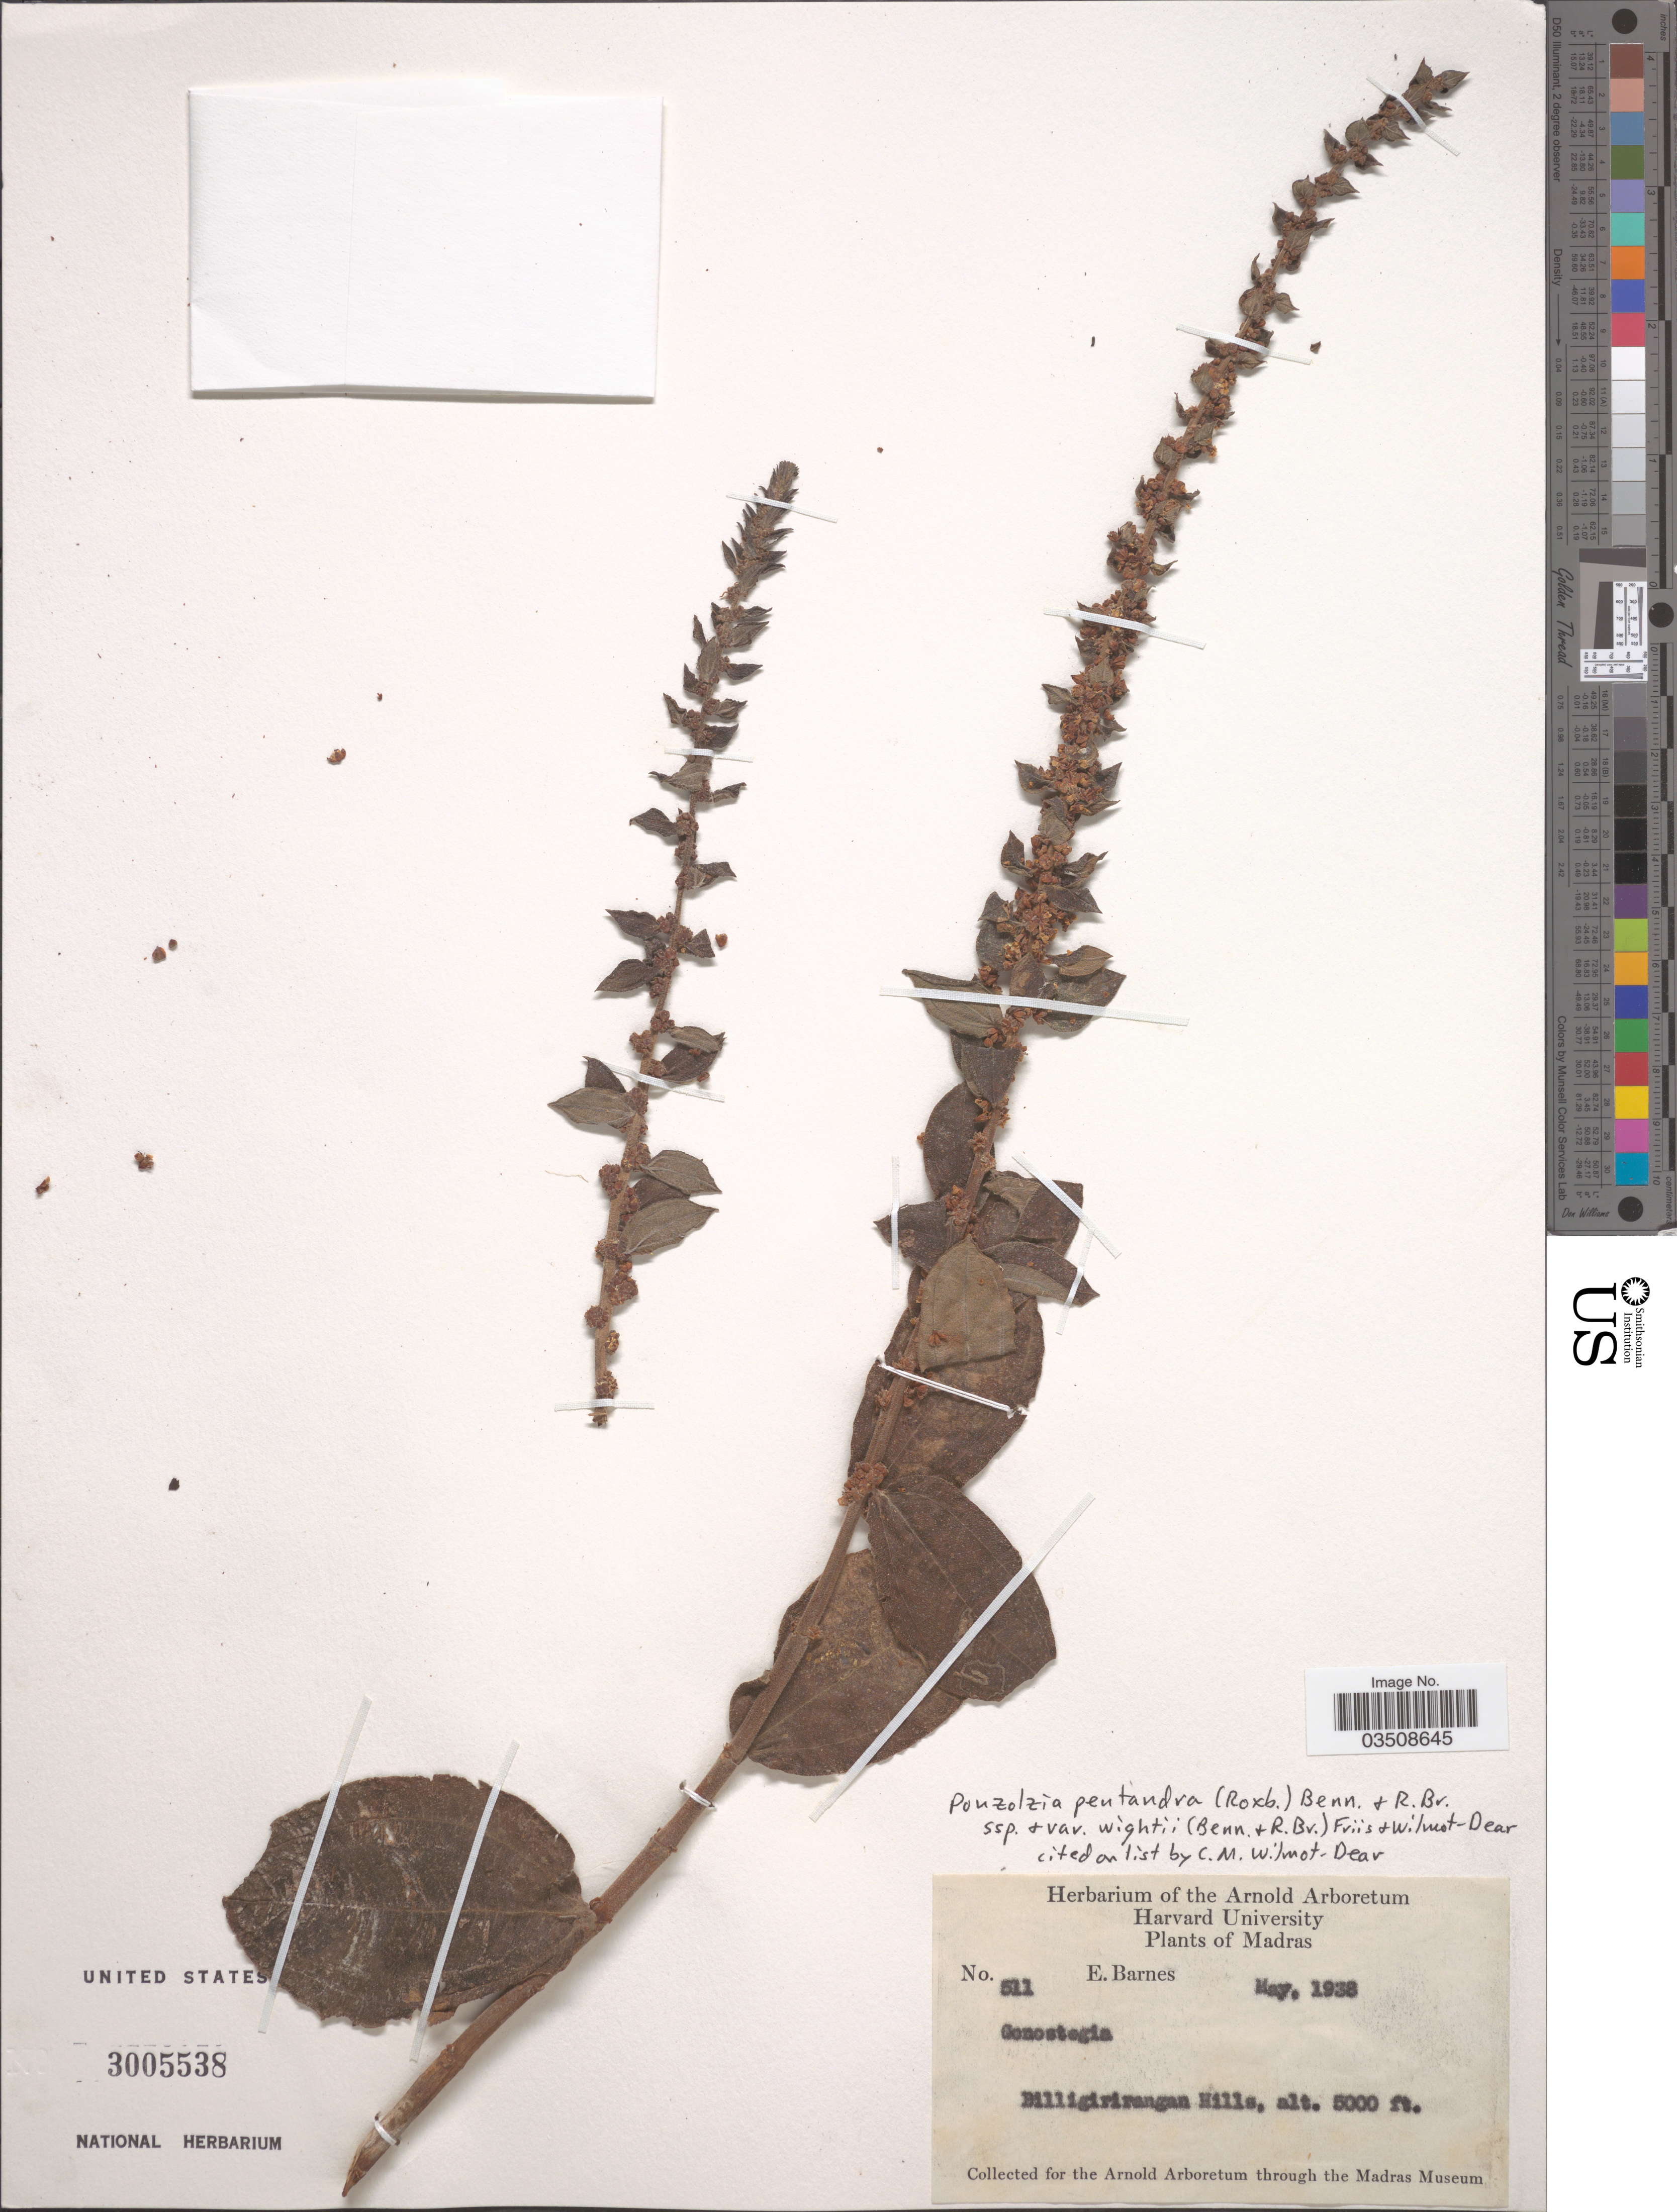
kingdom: Plantae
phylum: Tracheophyta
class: Magnoliopsida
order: Rosales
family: Urticaceae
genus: Gonostegia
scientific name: Gonostegia pentandra var. wightii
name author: (Benn.) Pull. & Karupp.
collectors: E. Barnes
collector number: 511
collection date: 1938-05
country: India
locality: Madras. Billigirirangan Hills.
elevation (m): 1524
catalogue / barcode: US 3005538